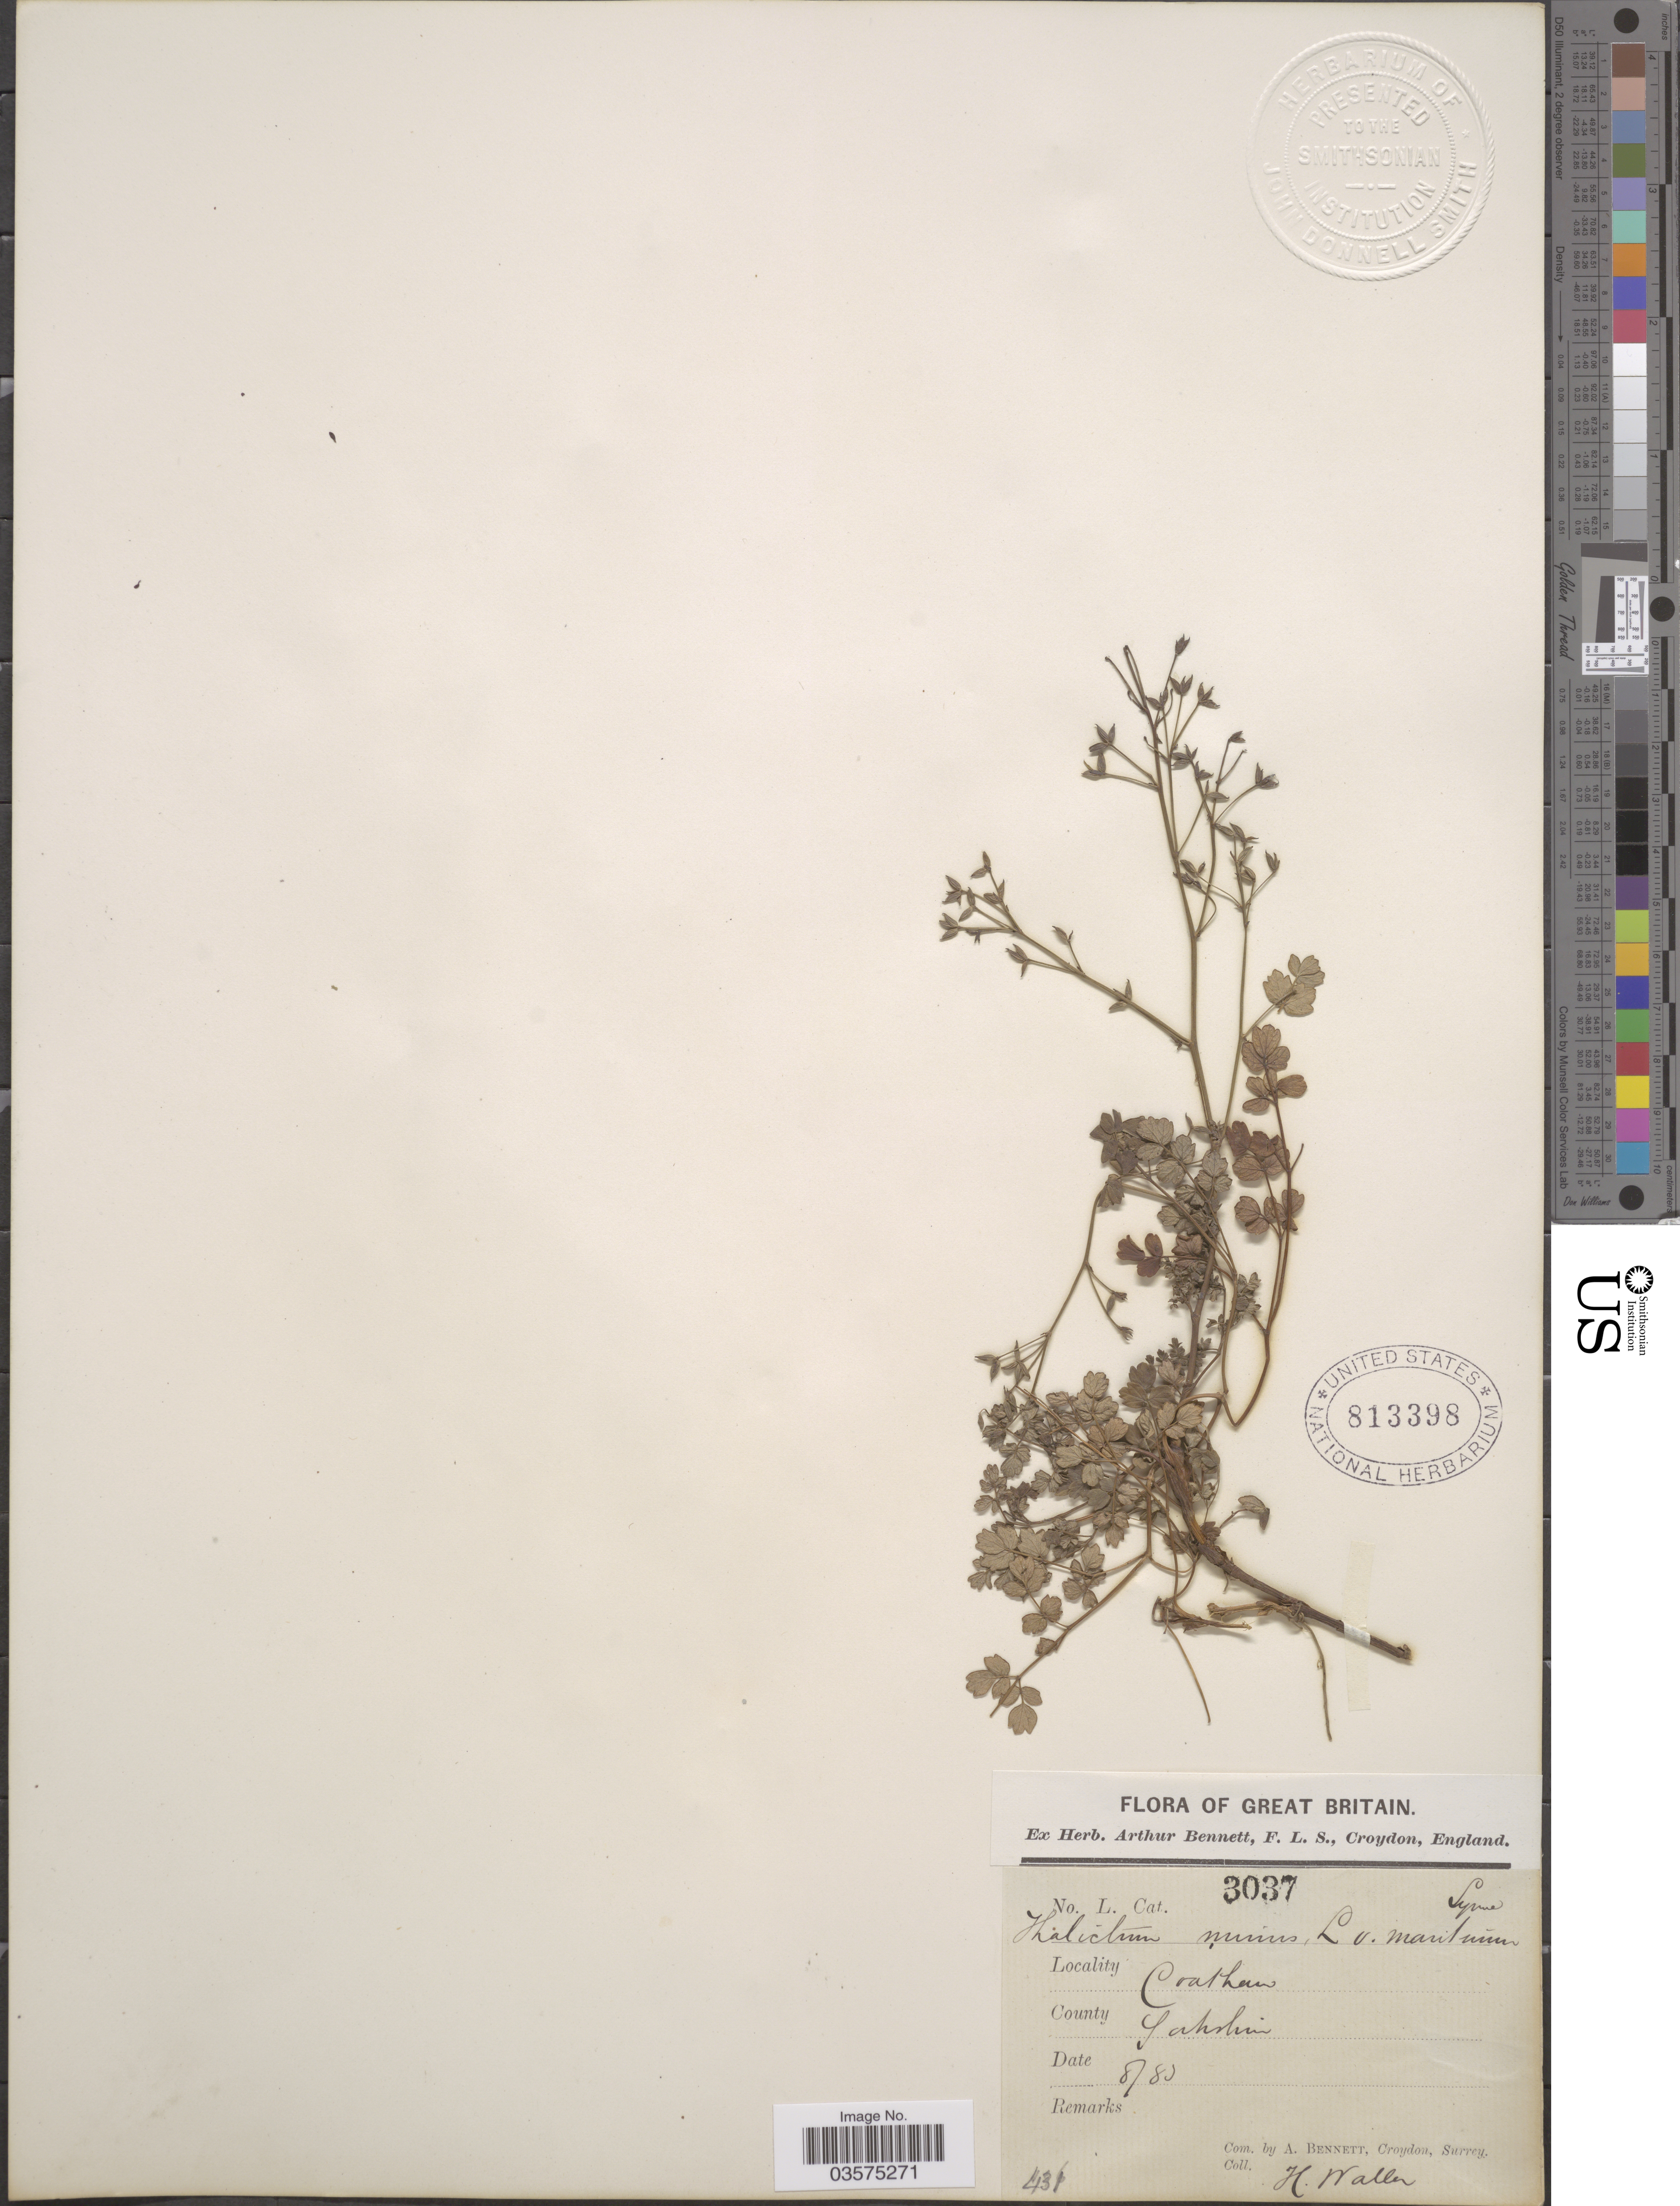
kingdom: Plantae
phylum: Tracheophyta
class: Magnoliopsida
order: Ranunculales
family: Ranunculaceae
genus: Thalictrum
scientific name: Thalictrum minus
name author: L.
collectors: H. Waller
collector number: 431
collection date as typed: Transcribed d/m/y: /8/83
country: United Kingdom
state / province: England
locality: Great Britain. Cratham. County Yorkshire.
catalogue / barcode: US 813398